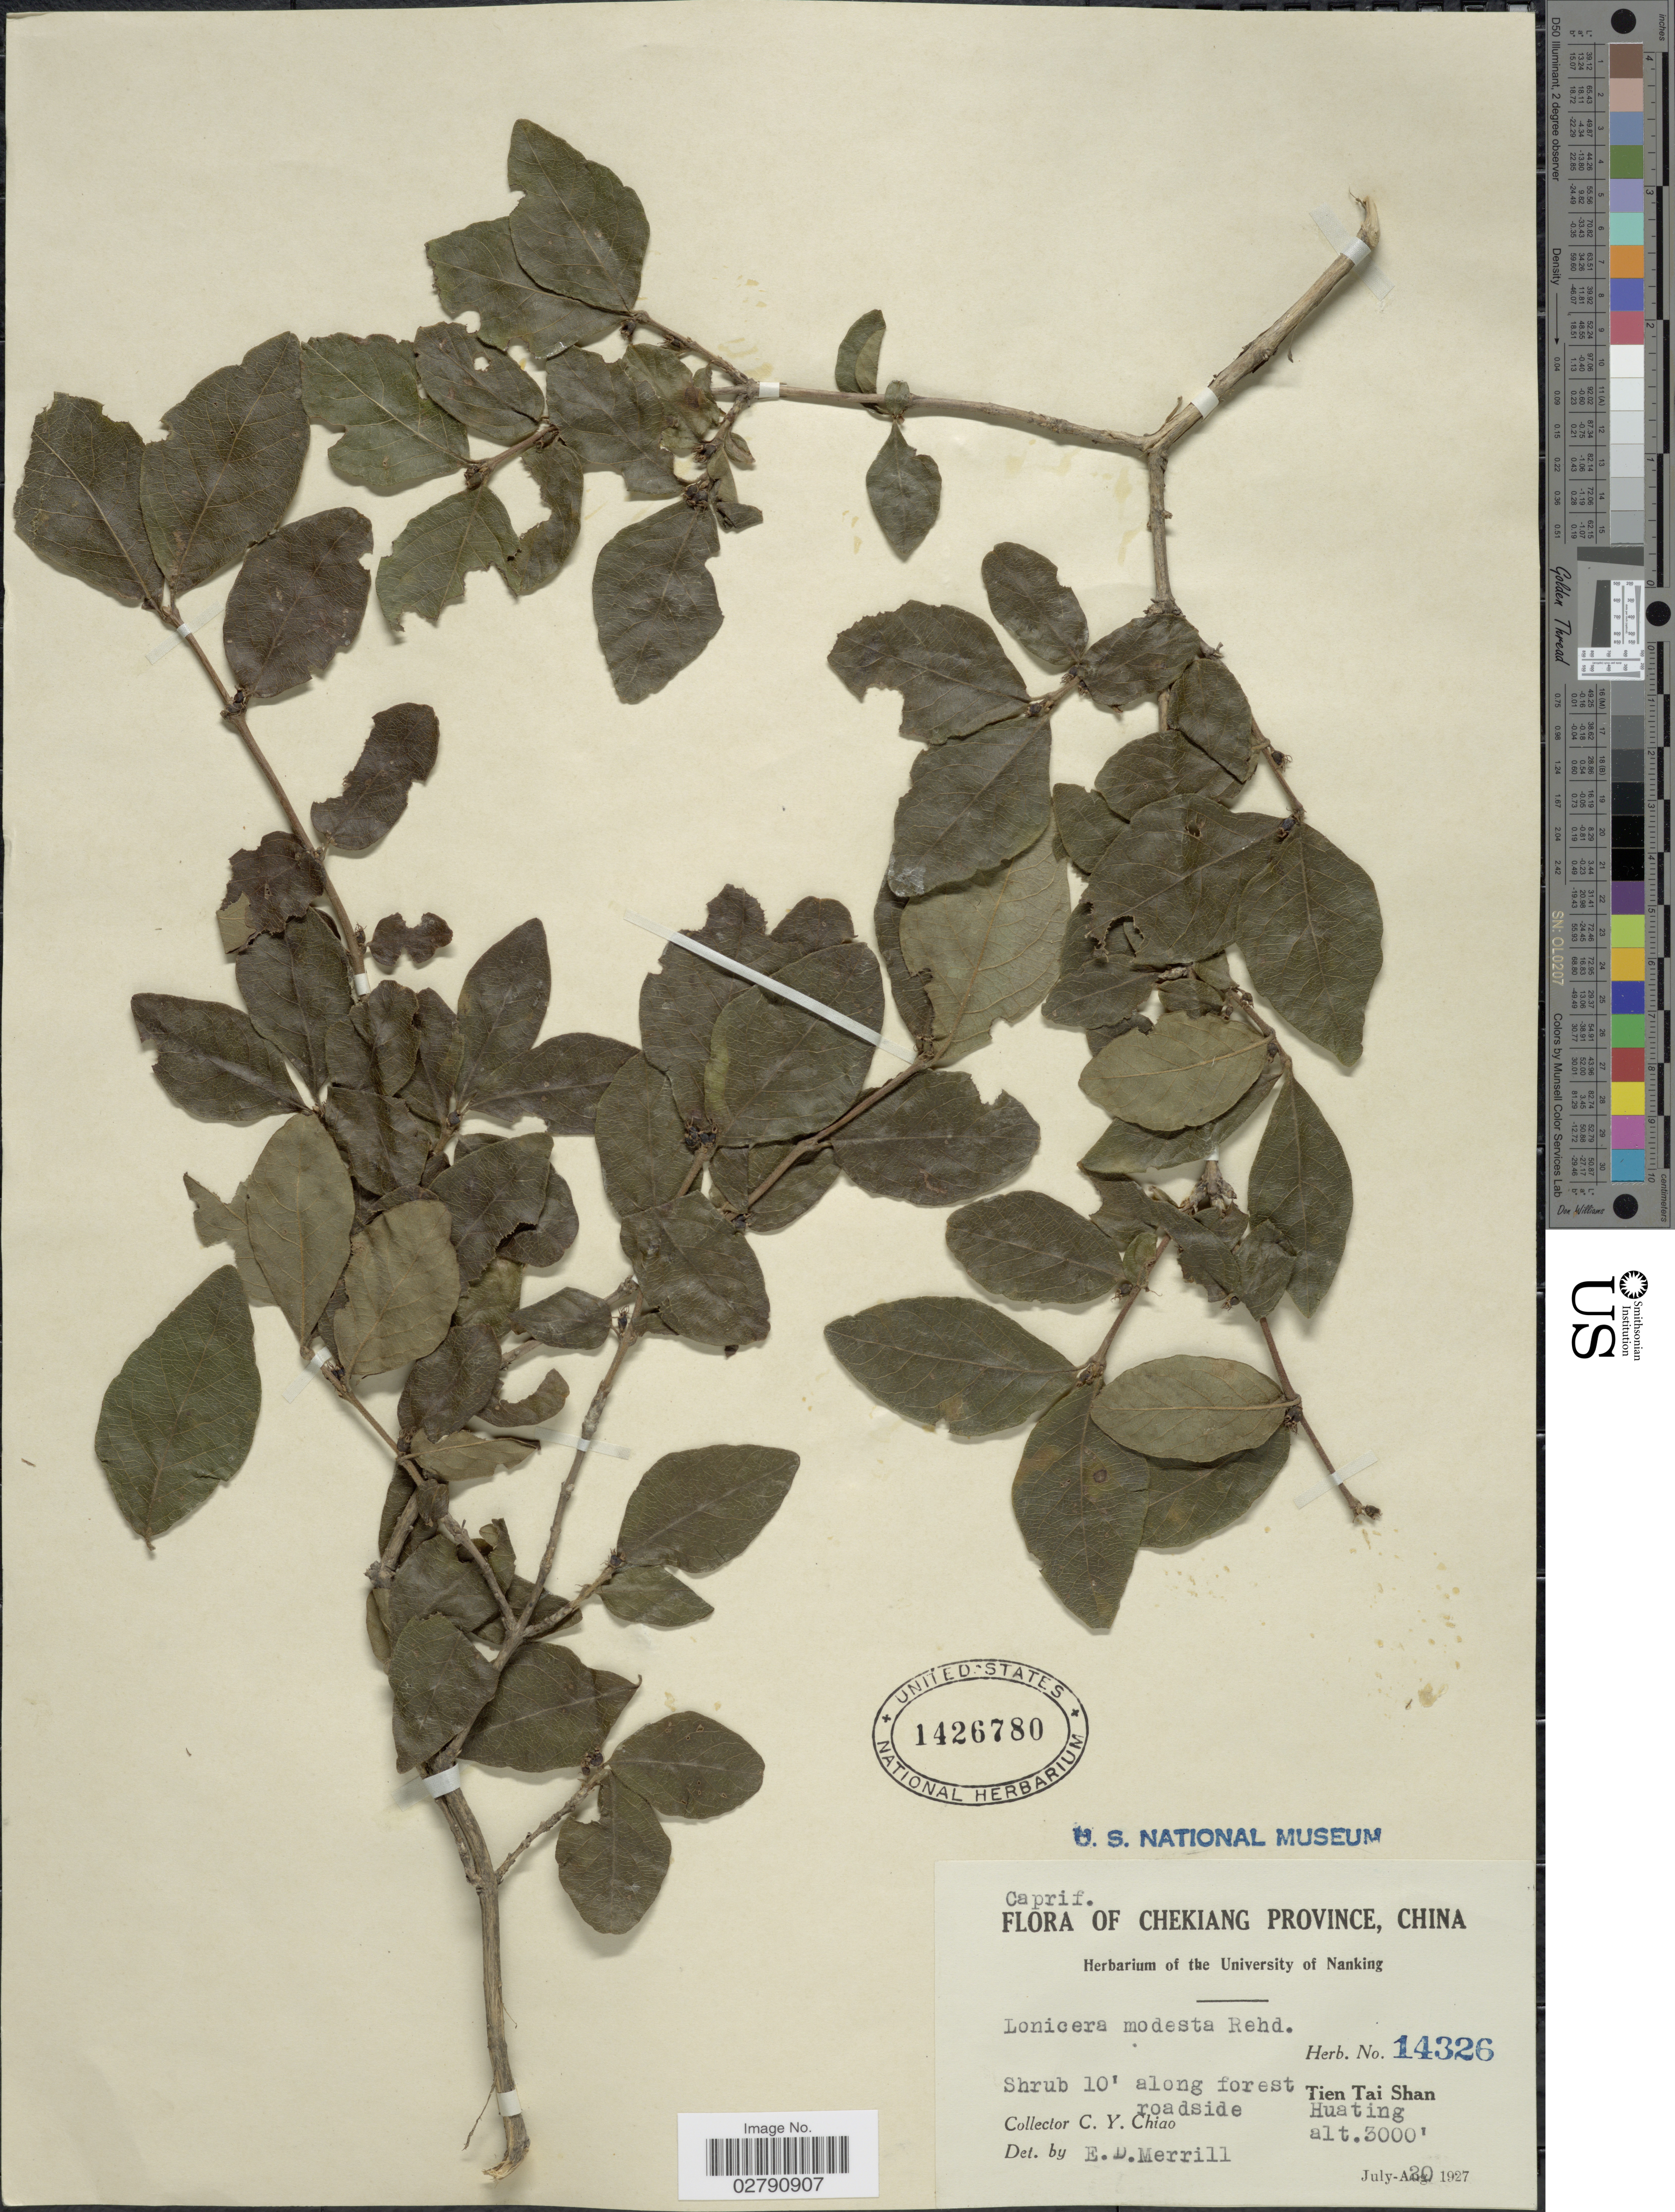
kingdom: Plantae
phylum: Tracheophyta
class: Magnoliopsida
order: Dipsacales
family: Caprifoliaceae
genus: Lonicera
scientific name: Lonicera modesta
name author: Rehder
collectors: C. Y. Chiao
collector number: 14326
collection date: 1927-07-20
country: China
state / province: Zhejiang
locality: Chekiang Province. Tien Tai Shan. Huating.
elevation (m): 914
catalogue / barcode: US 1426780